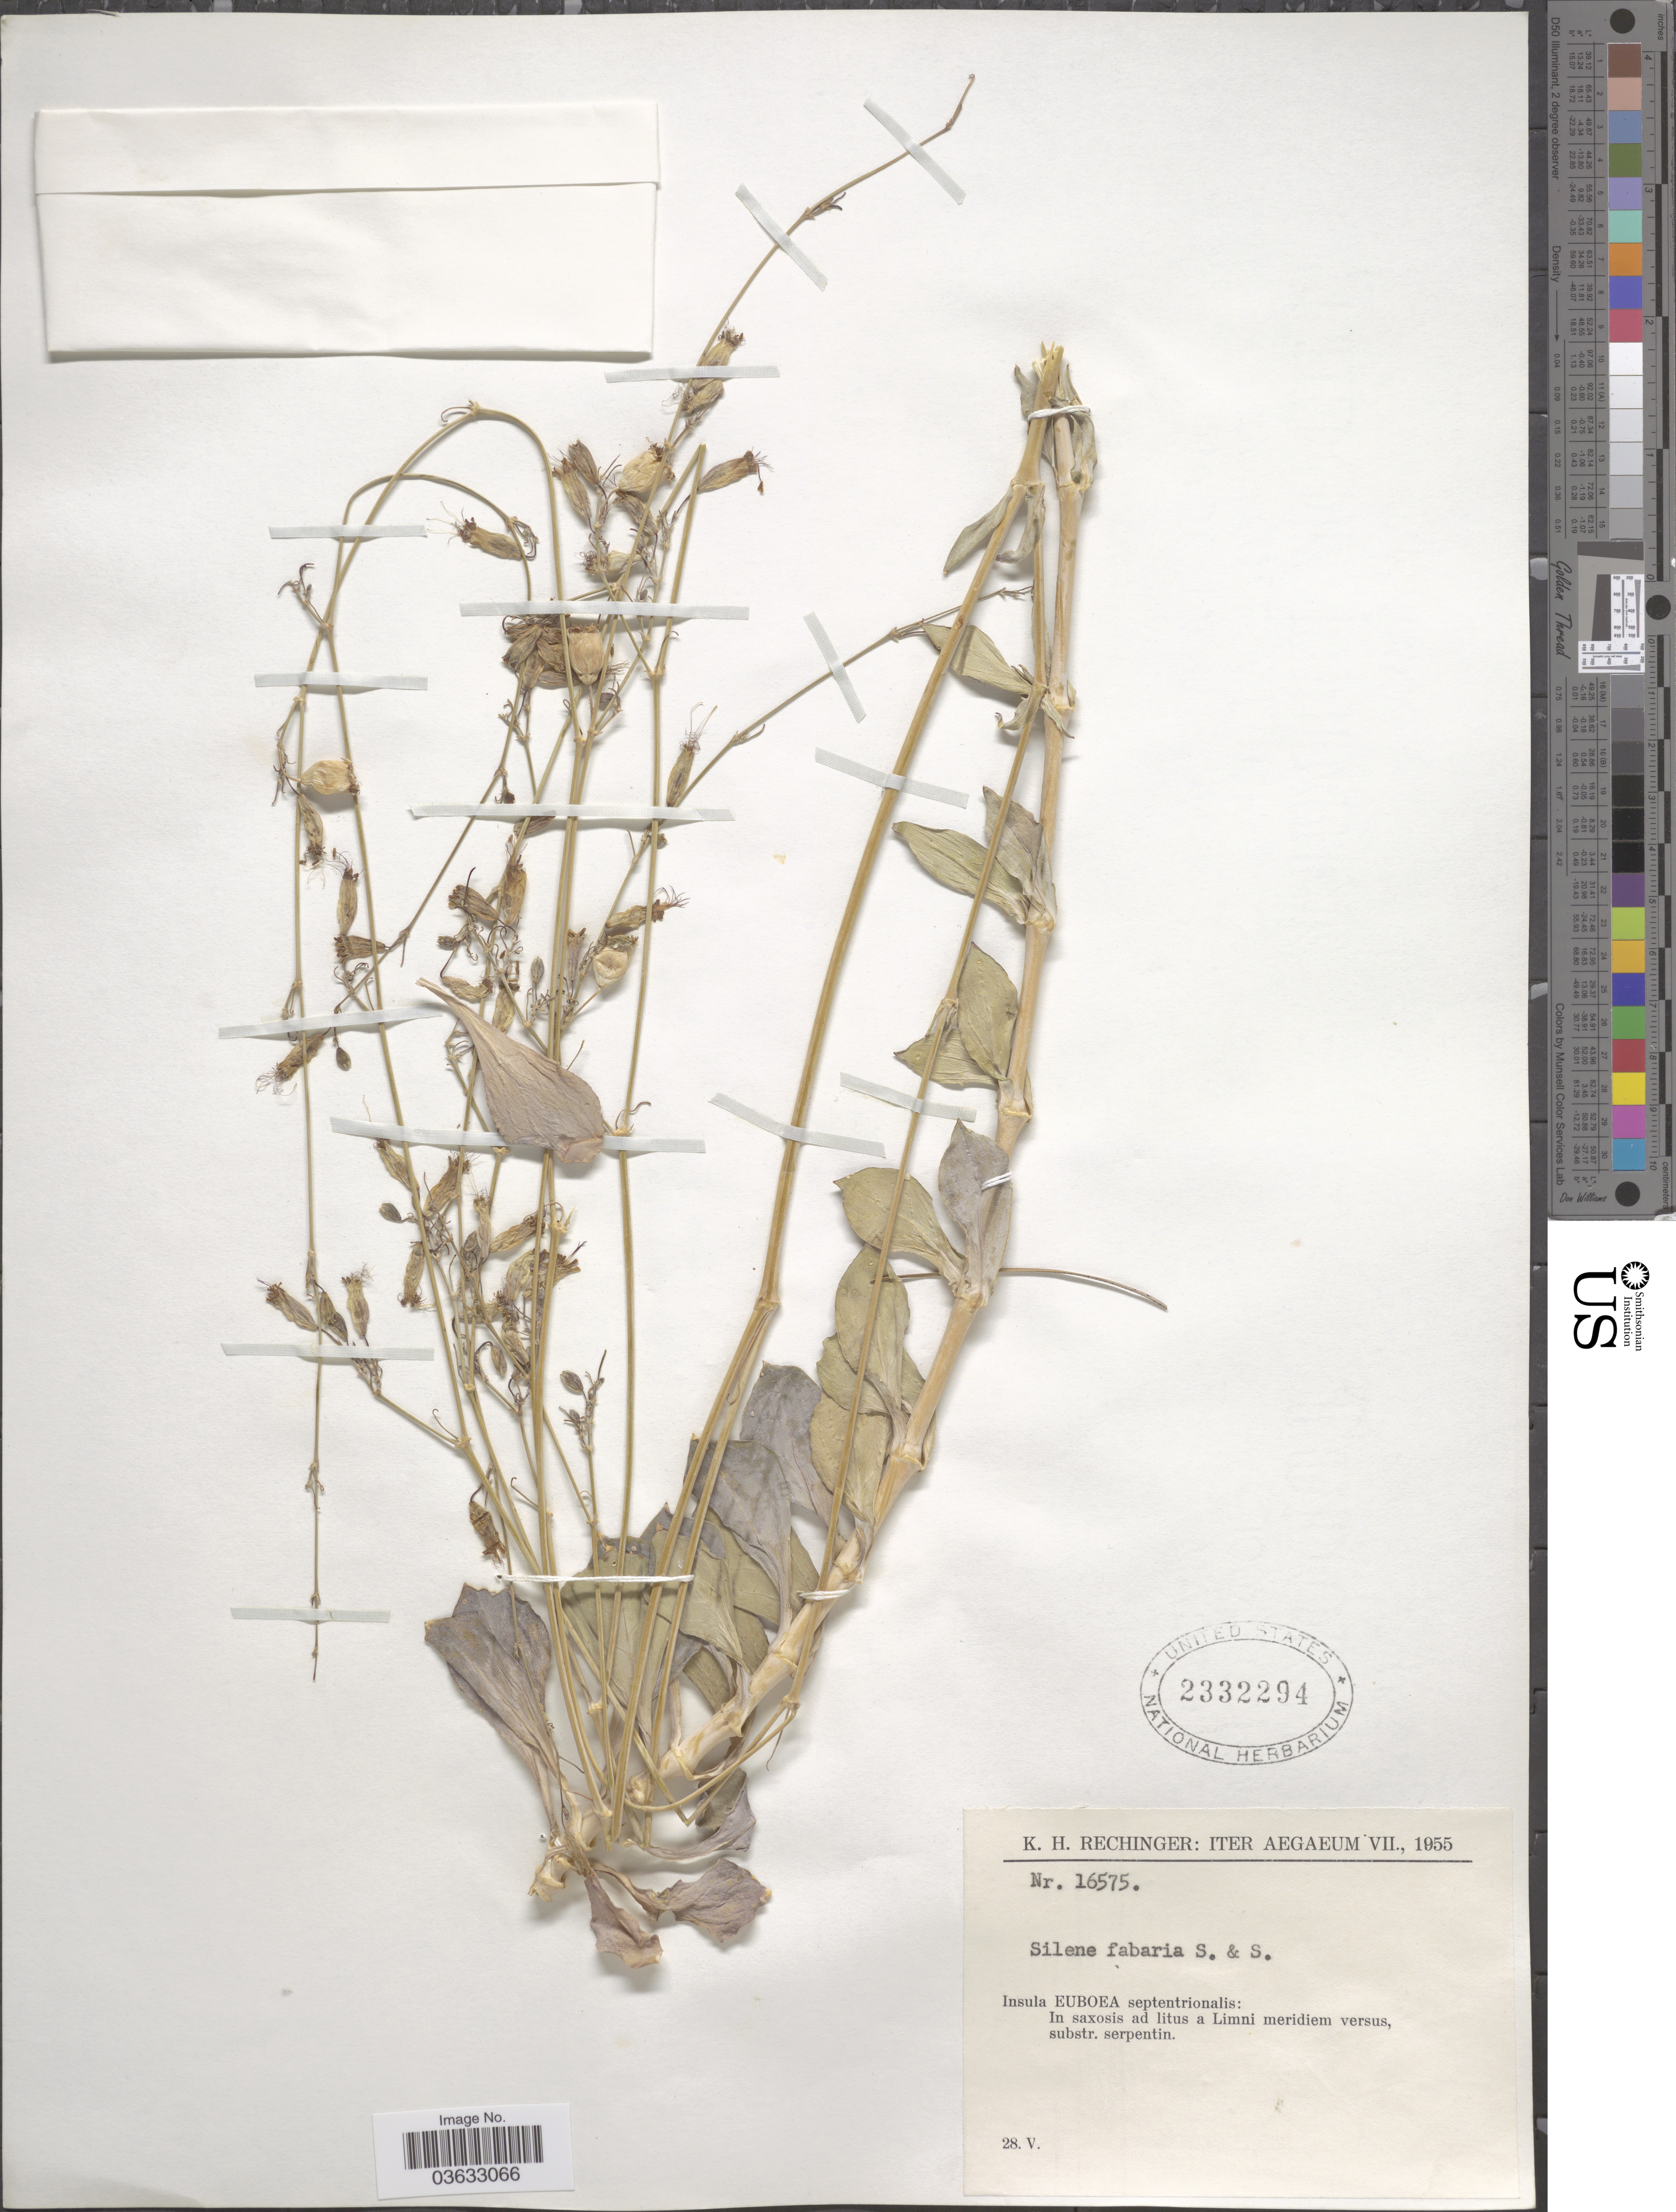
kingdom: Plantae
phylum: Tracheophyta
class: Magnoliopsida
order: Caryophyllales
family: Caryophyllaceae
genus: Silene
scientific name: Silene fabaria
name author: (L.) Sm.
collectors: K. H. Rechinger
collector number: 16575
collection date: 1955-05-28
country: Greece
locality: Iter Aegaeum. Insula Euboea septentrionalis: In saxosis ad litus a Limni meridiem versus, substr. serpentin.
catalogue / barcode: US 2332294